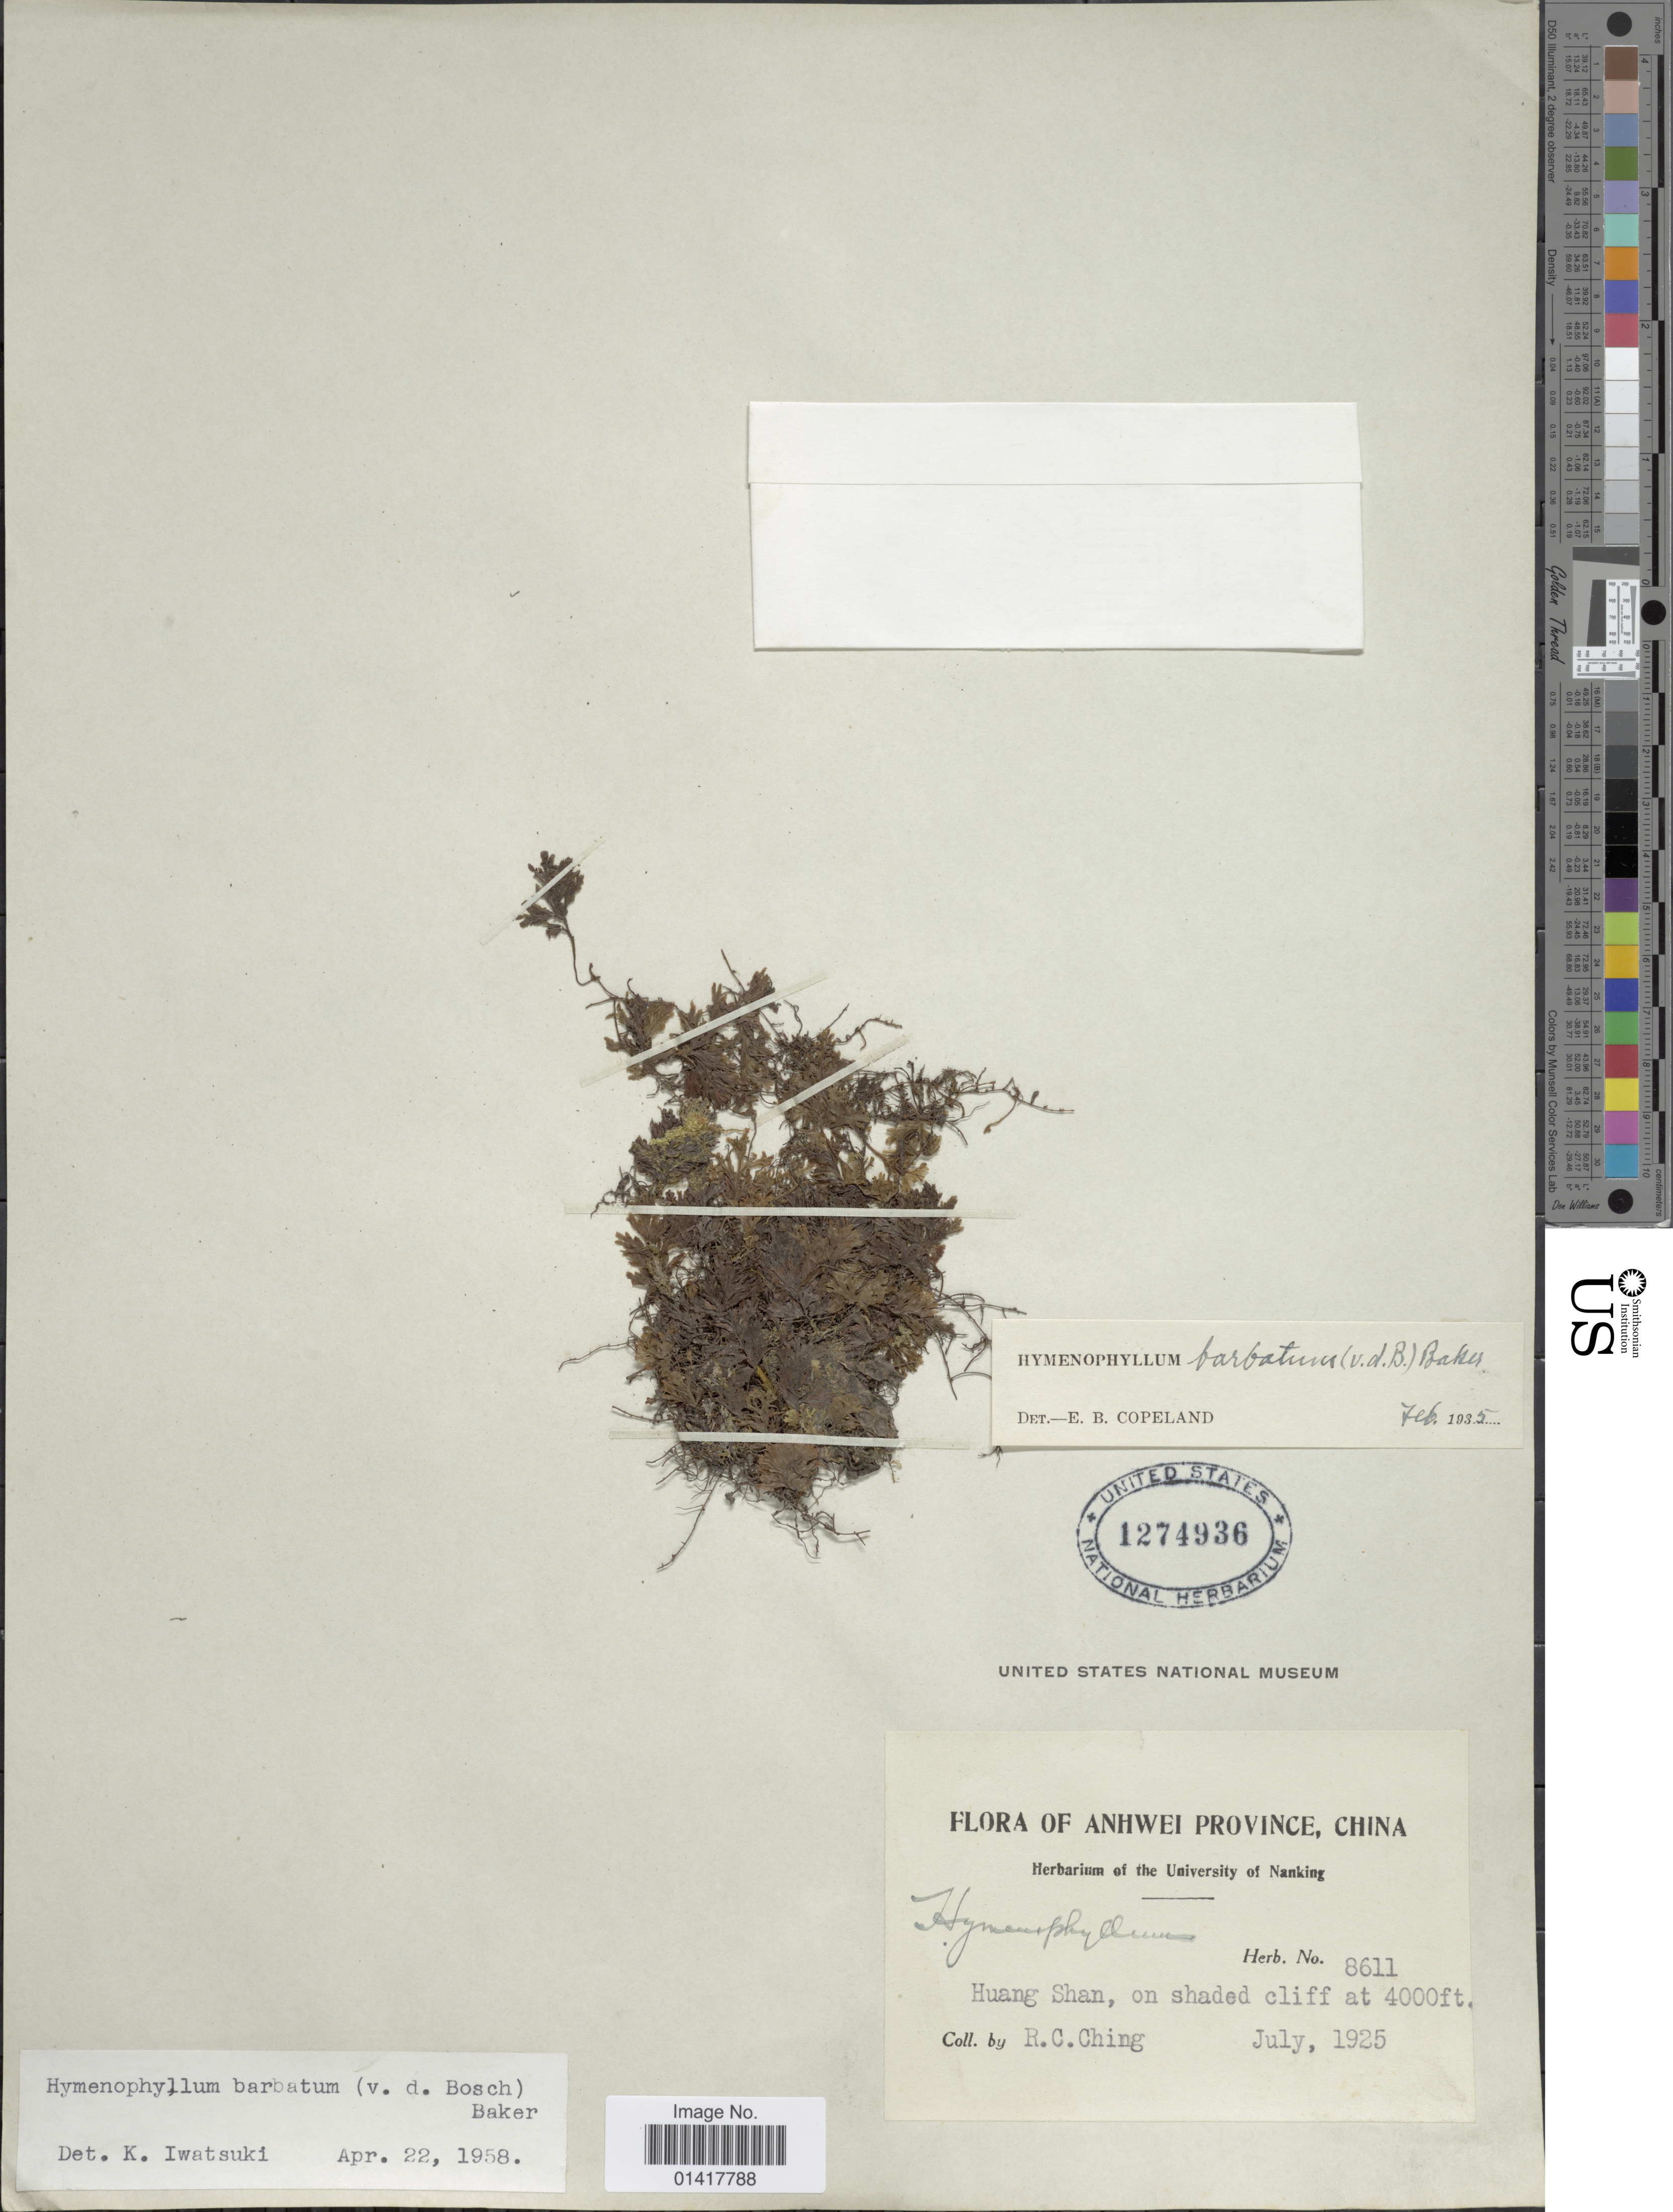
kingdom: Plantae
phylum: Tracheophyta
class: Polypodiopsida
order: Hymenophyllales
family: Hymenophyllaceae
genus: Hymenophyllum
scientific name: Hymenophyllum barbatum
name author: (Bosch) Baker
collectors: R. C. Ching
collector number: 8611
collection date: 1925-07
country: China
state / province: Anhui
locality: Huang Shan, on shaded cliff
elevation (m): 1219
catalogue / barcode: US 1274936